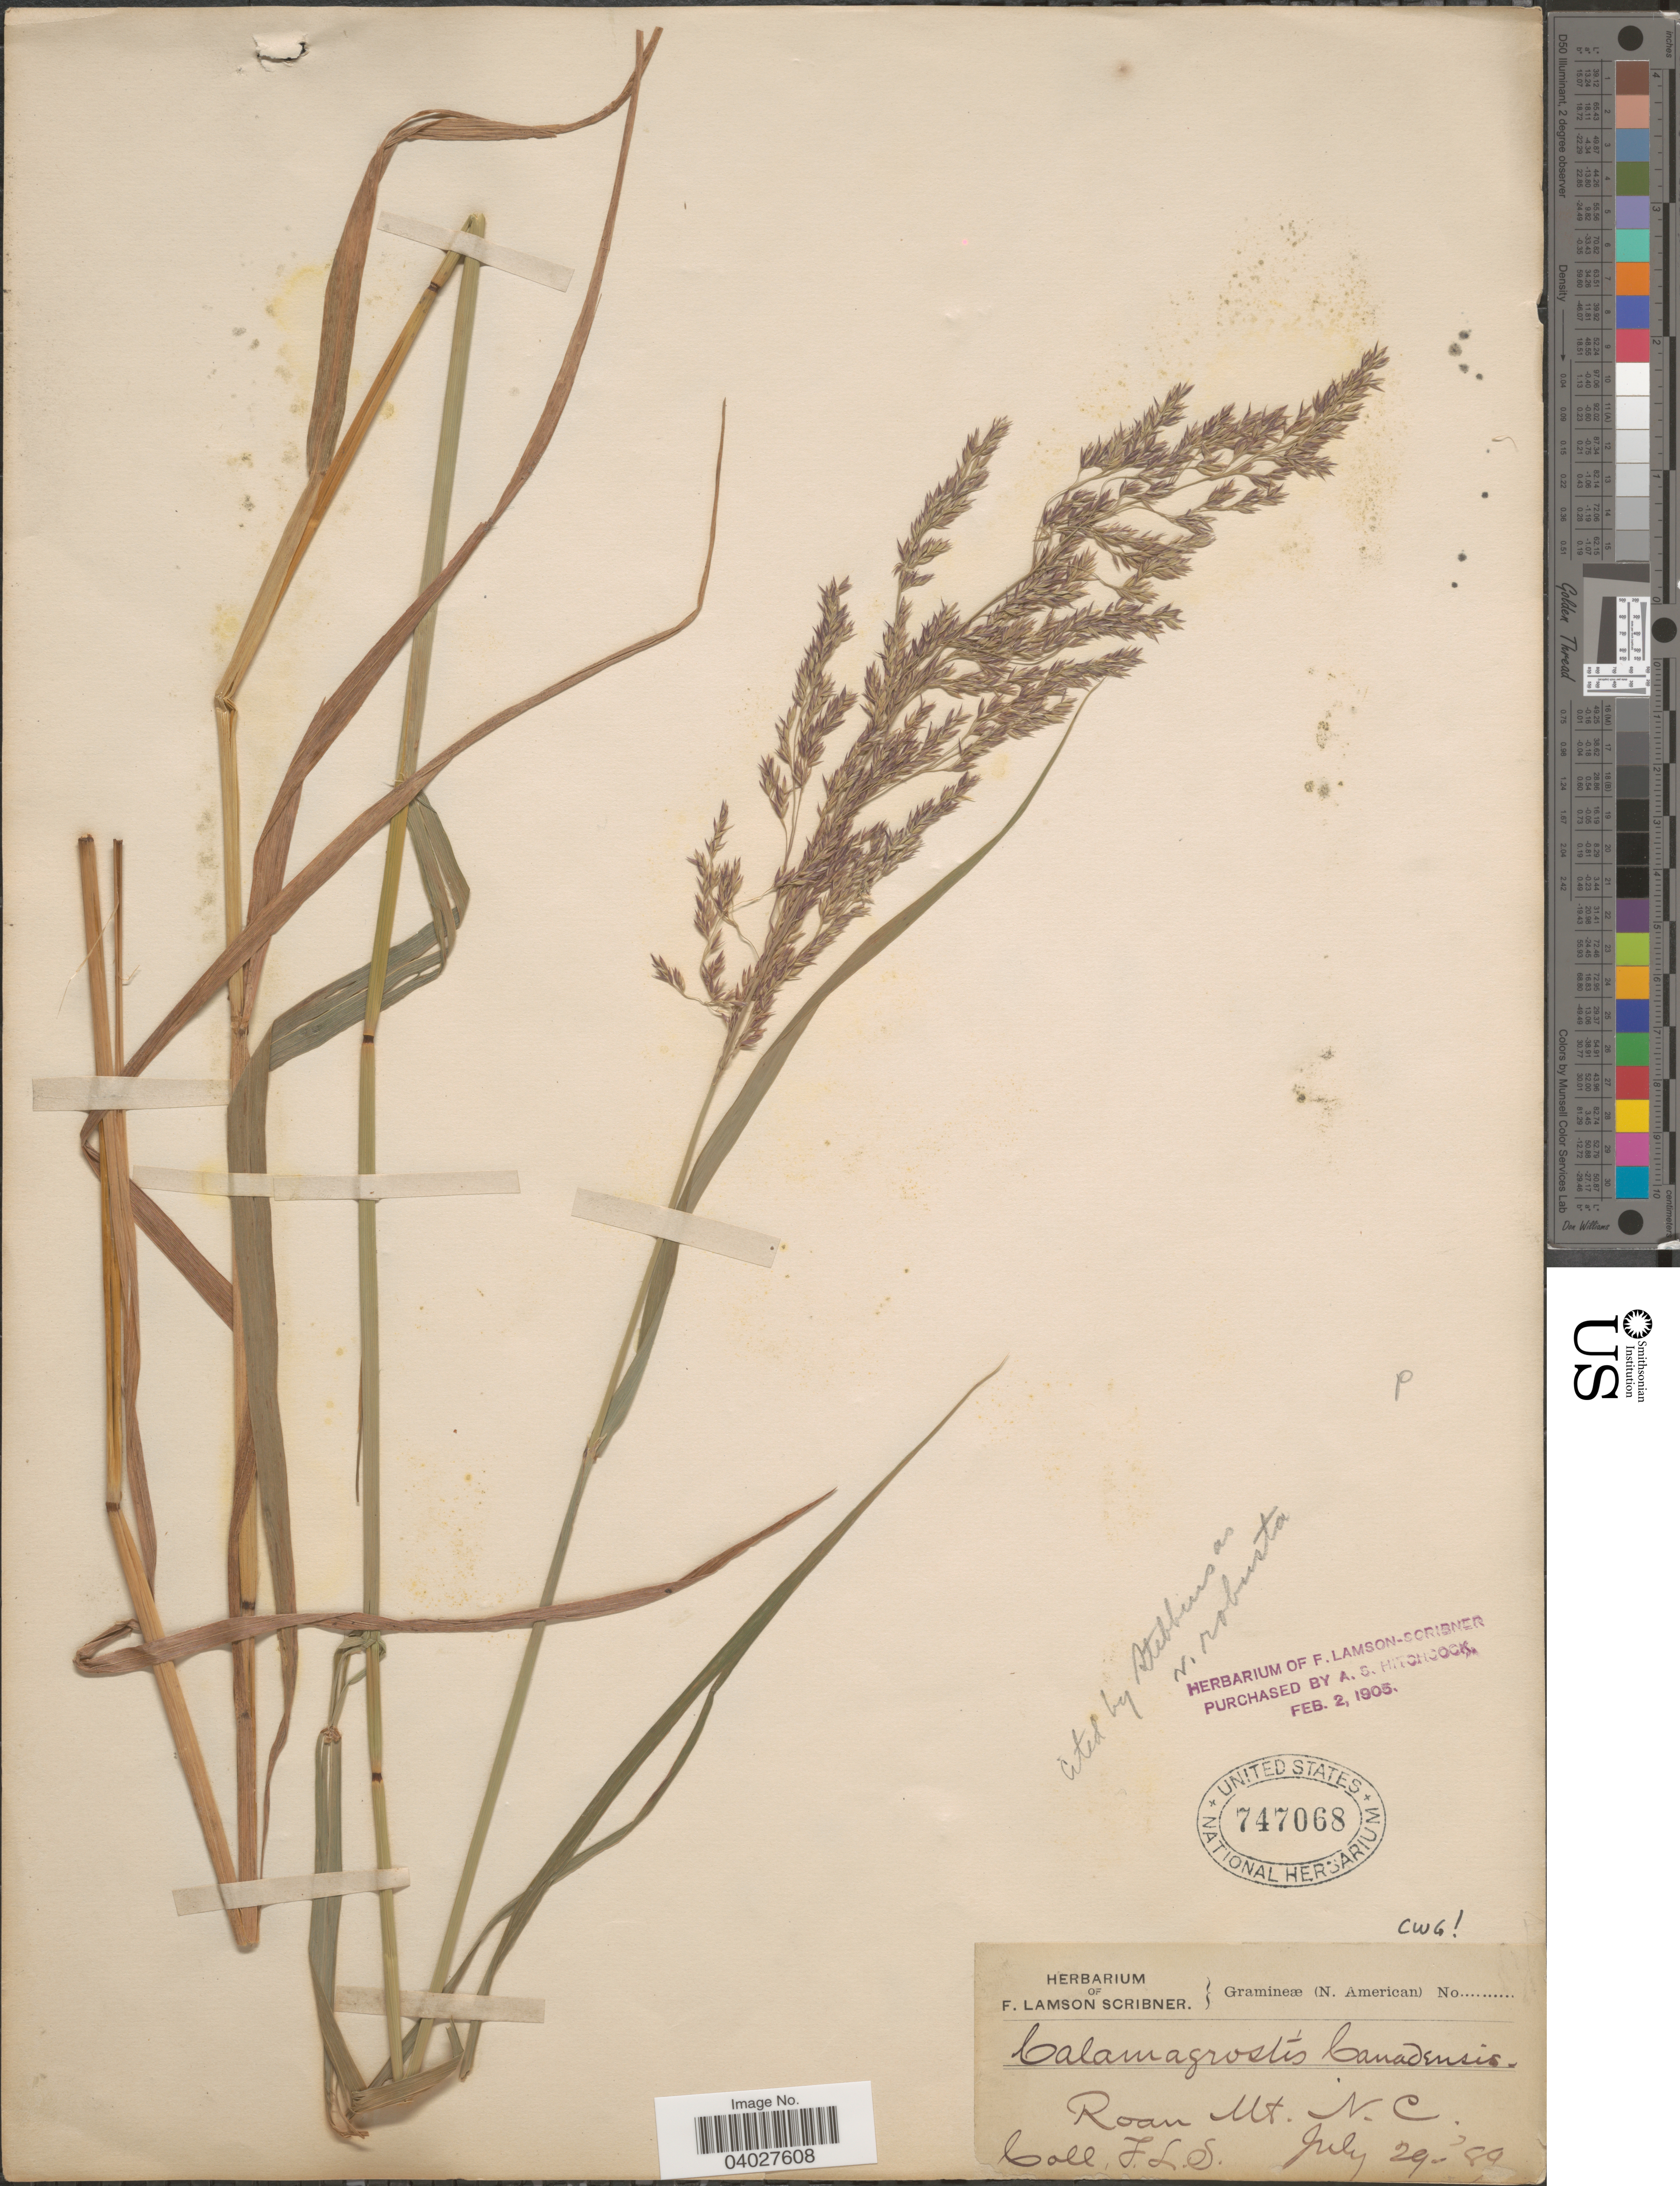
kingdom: Plantae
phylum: Tracheophyta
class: Liliopsida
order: Poales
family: Poaceae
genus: Calamagrostis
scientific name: Calamagrostis canadensis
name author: (Michx.) P. Beauv.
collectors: F. Lamson-Scribner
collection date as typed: Transcribed d/m/y: 29/7/89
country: United States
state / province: North Carolina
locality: Roan Mt.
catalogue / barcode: US 747068